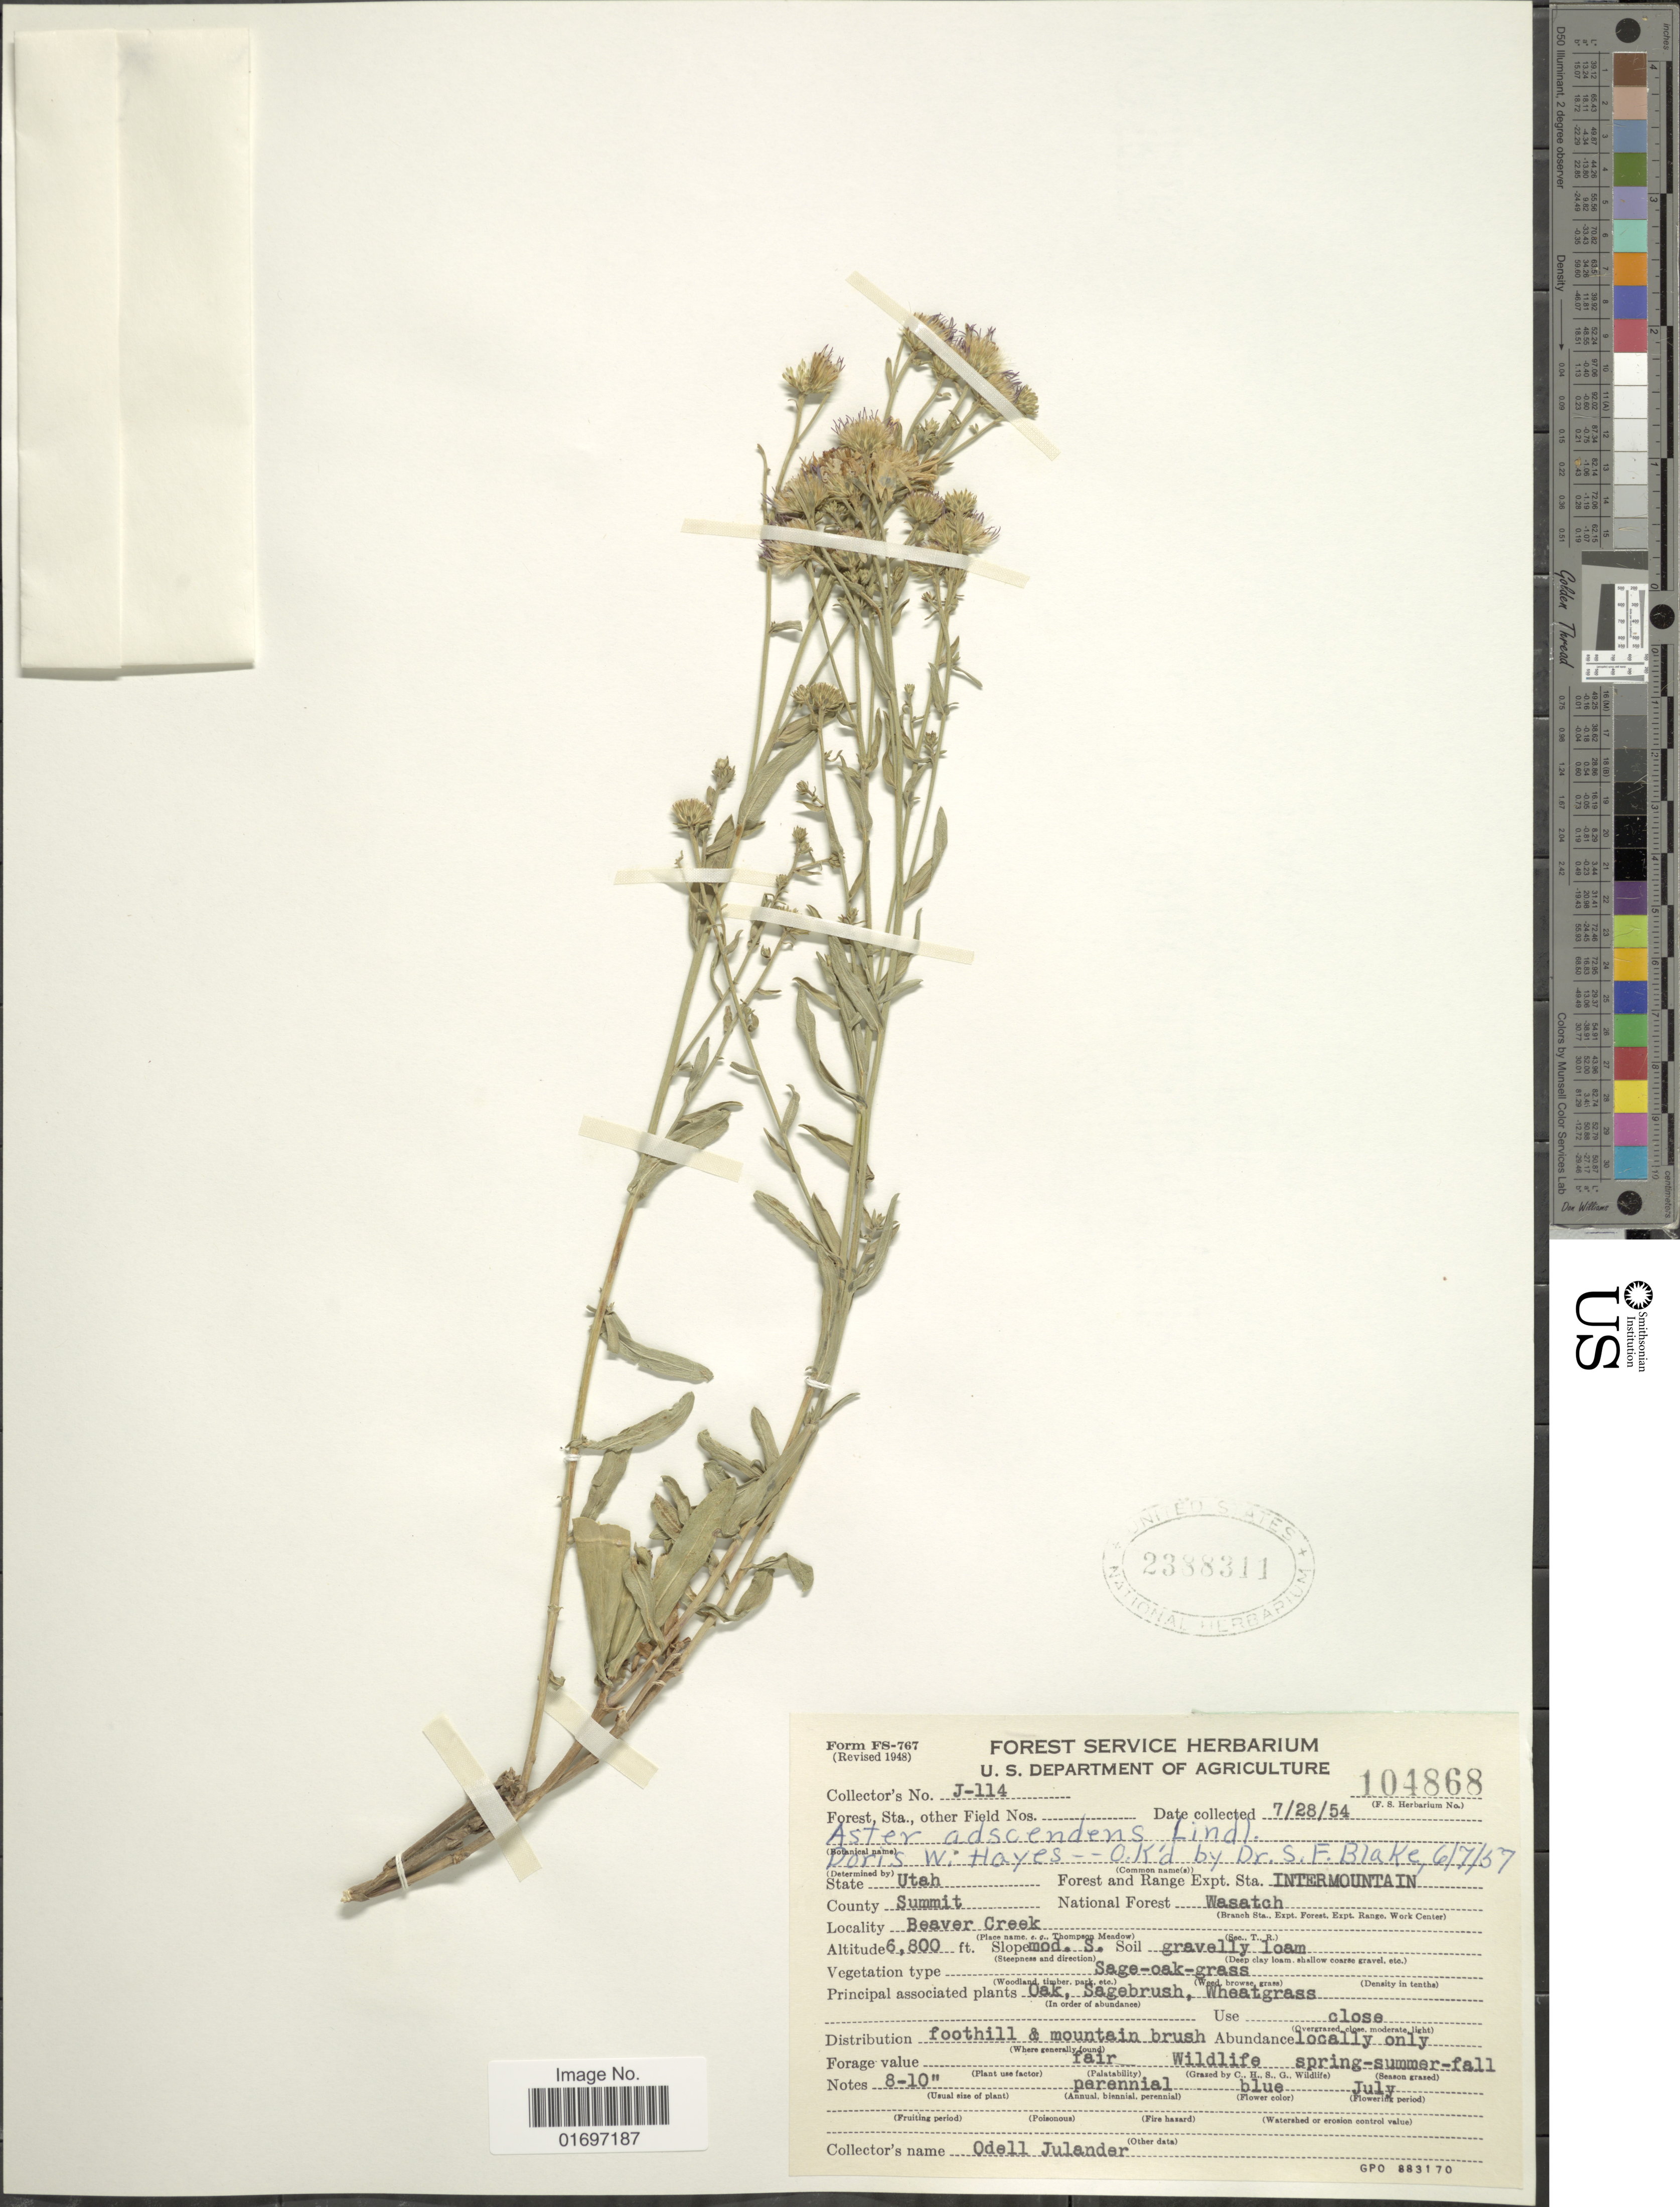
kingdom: Plantae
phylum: Tracheophyta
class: Magnoliopsida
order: Asterales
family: Asteraceae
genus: Symphyotrichum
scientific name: Symphyotrichum ascendens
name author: (Lindl.) G.L. Nesom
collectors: O. Julander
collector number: J-114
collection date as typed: Transcribed d/m/y: 28/7/54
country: United States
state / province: Utah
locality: State Utah. Forest and Range Expt. Sta. Intermountain. County Summit. National Forest Wasatch. Beaver Creek.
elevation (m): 2073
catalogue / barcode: US 2388311